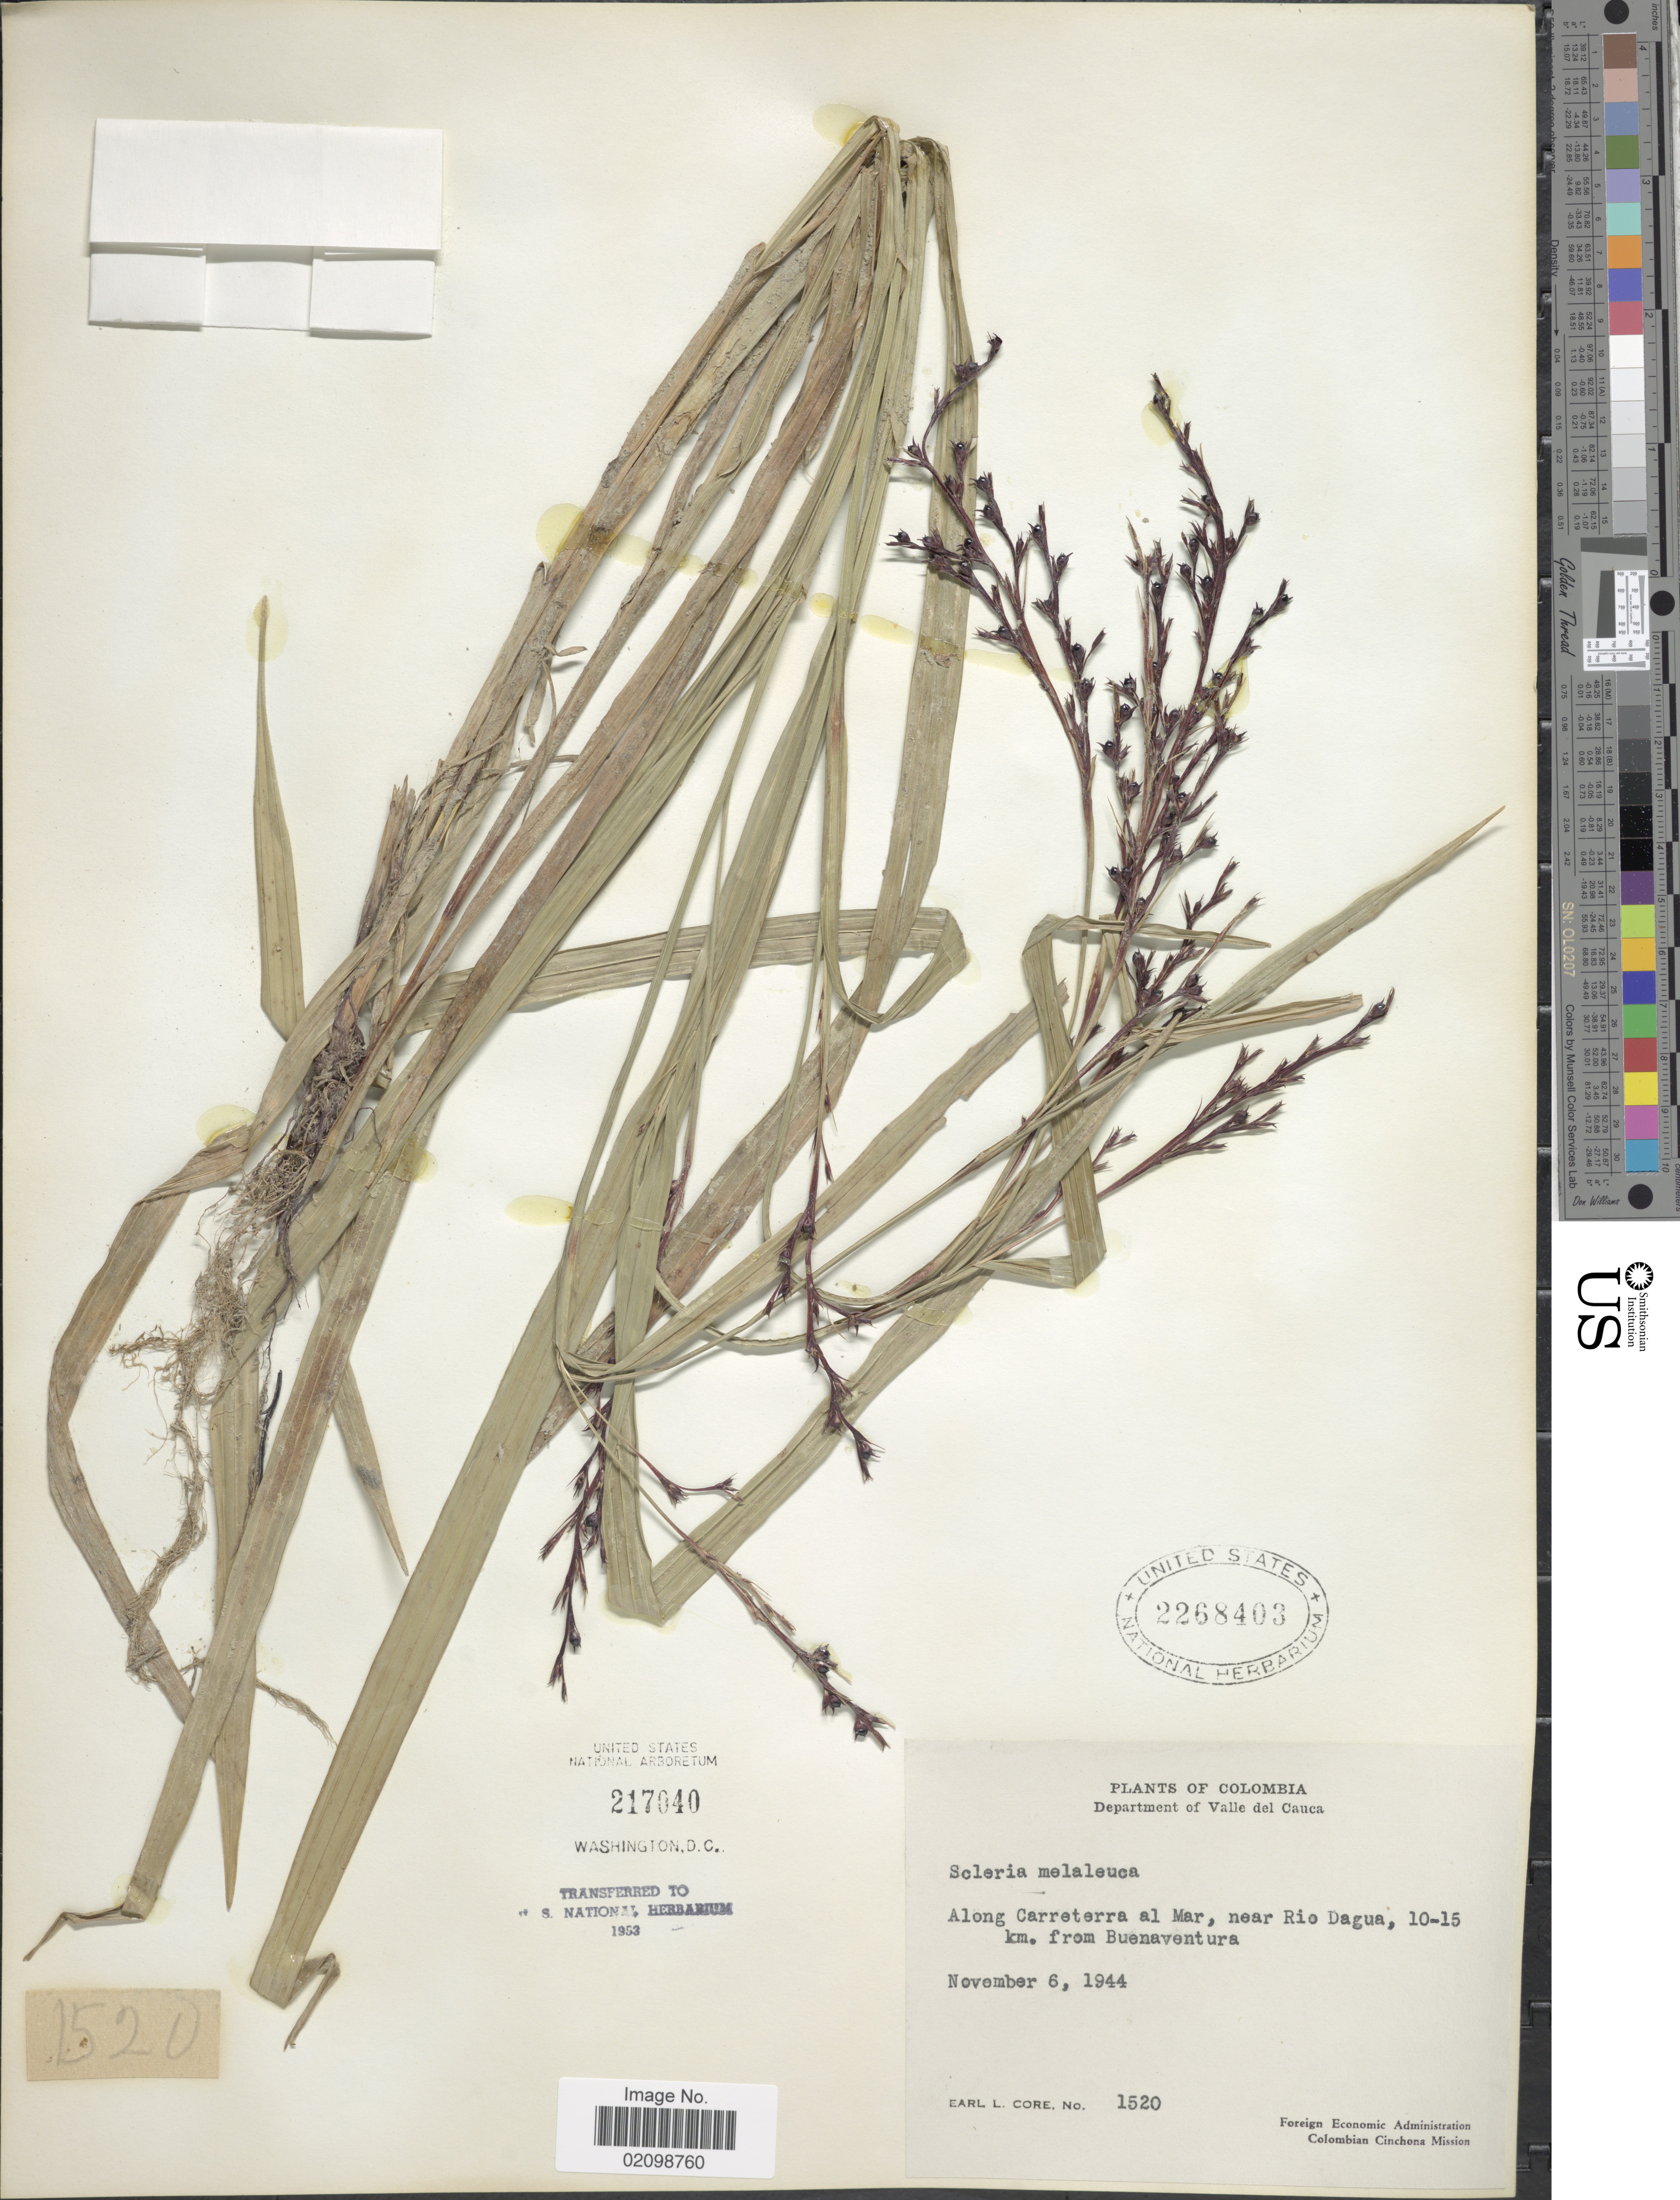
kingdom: Plantae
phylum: Tracheophyta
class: Liliopsida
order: Poales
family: Cyperaceae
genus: Scleria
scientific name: Scleria gaertneri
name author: Raddi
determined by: Strong, Mark T., (BOT), Smithsonian Institution - National Museum of Natural History (UNITED STATES)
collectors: E. L. Core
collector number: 1520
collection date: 1944-11-06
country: Colombia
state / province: Cauca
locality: Departament of Valle del Cauca. Along Carretera al Mar, near rio Dagua. 10-15 km. from Buenaventura.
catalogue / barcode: US 2268403